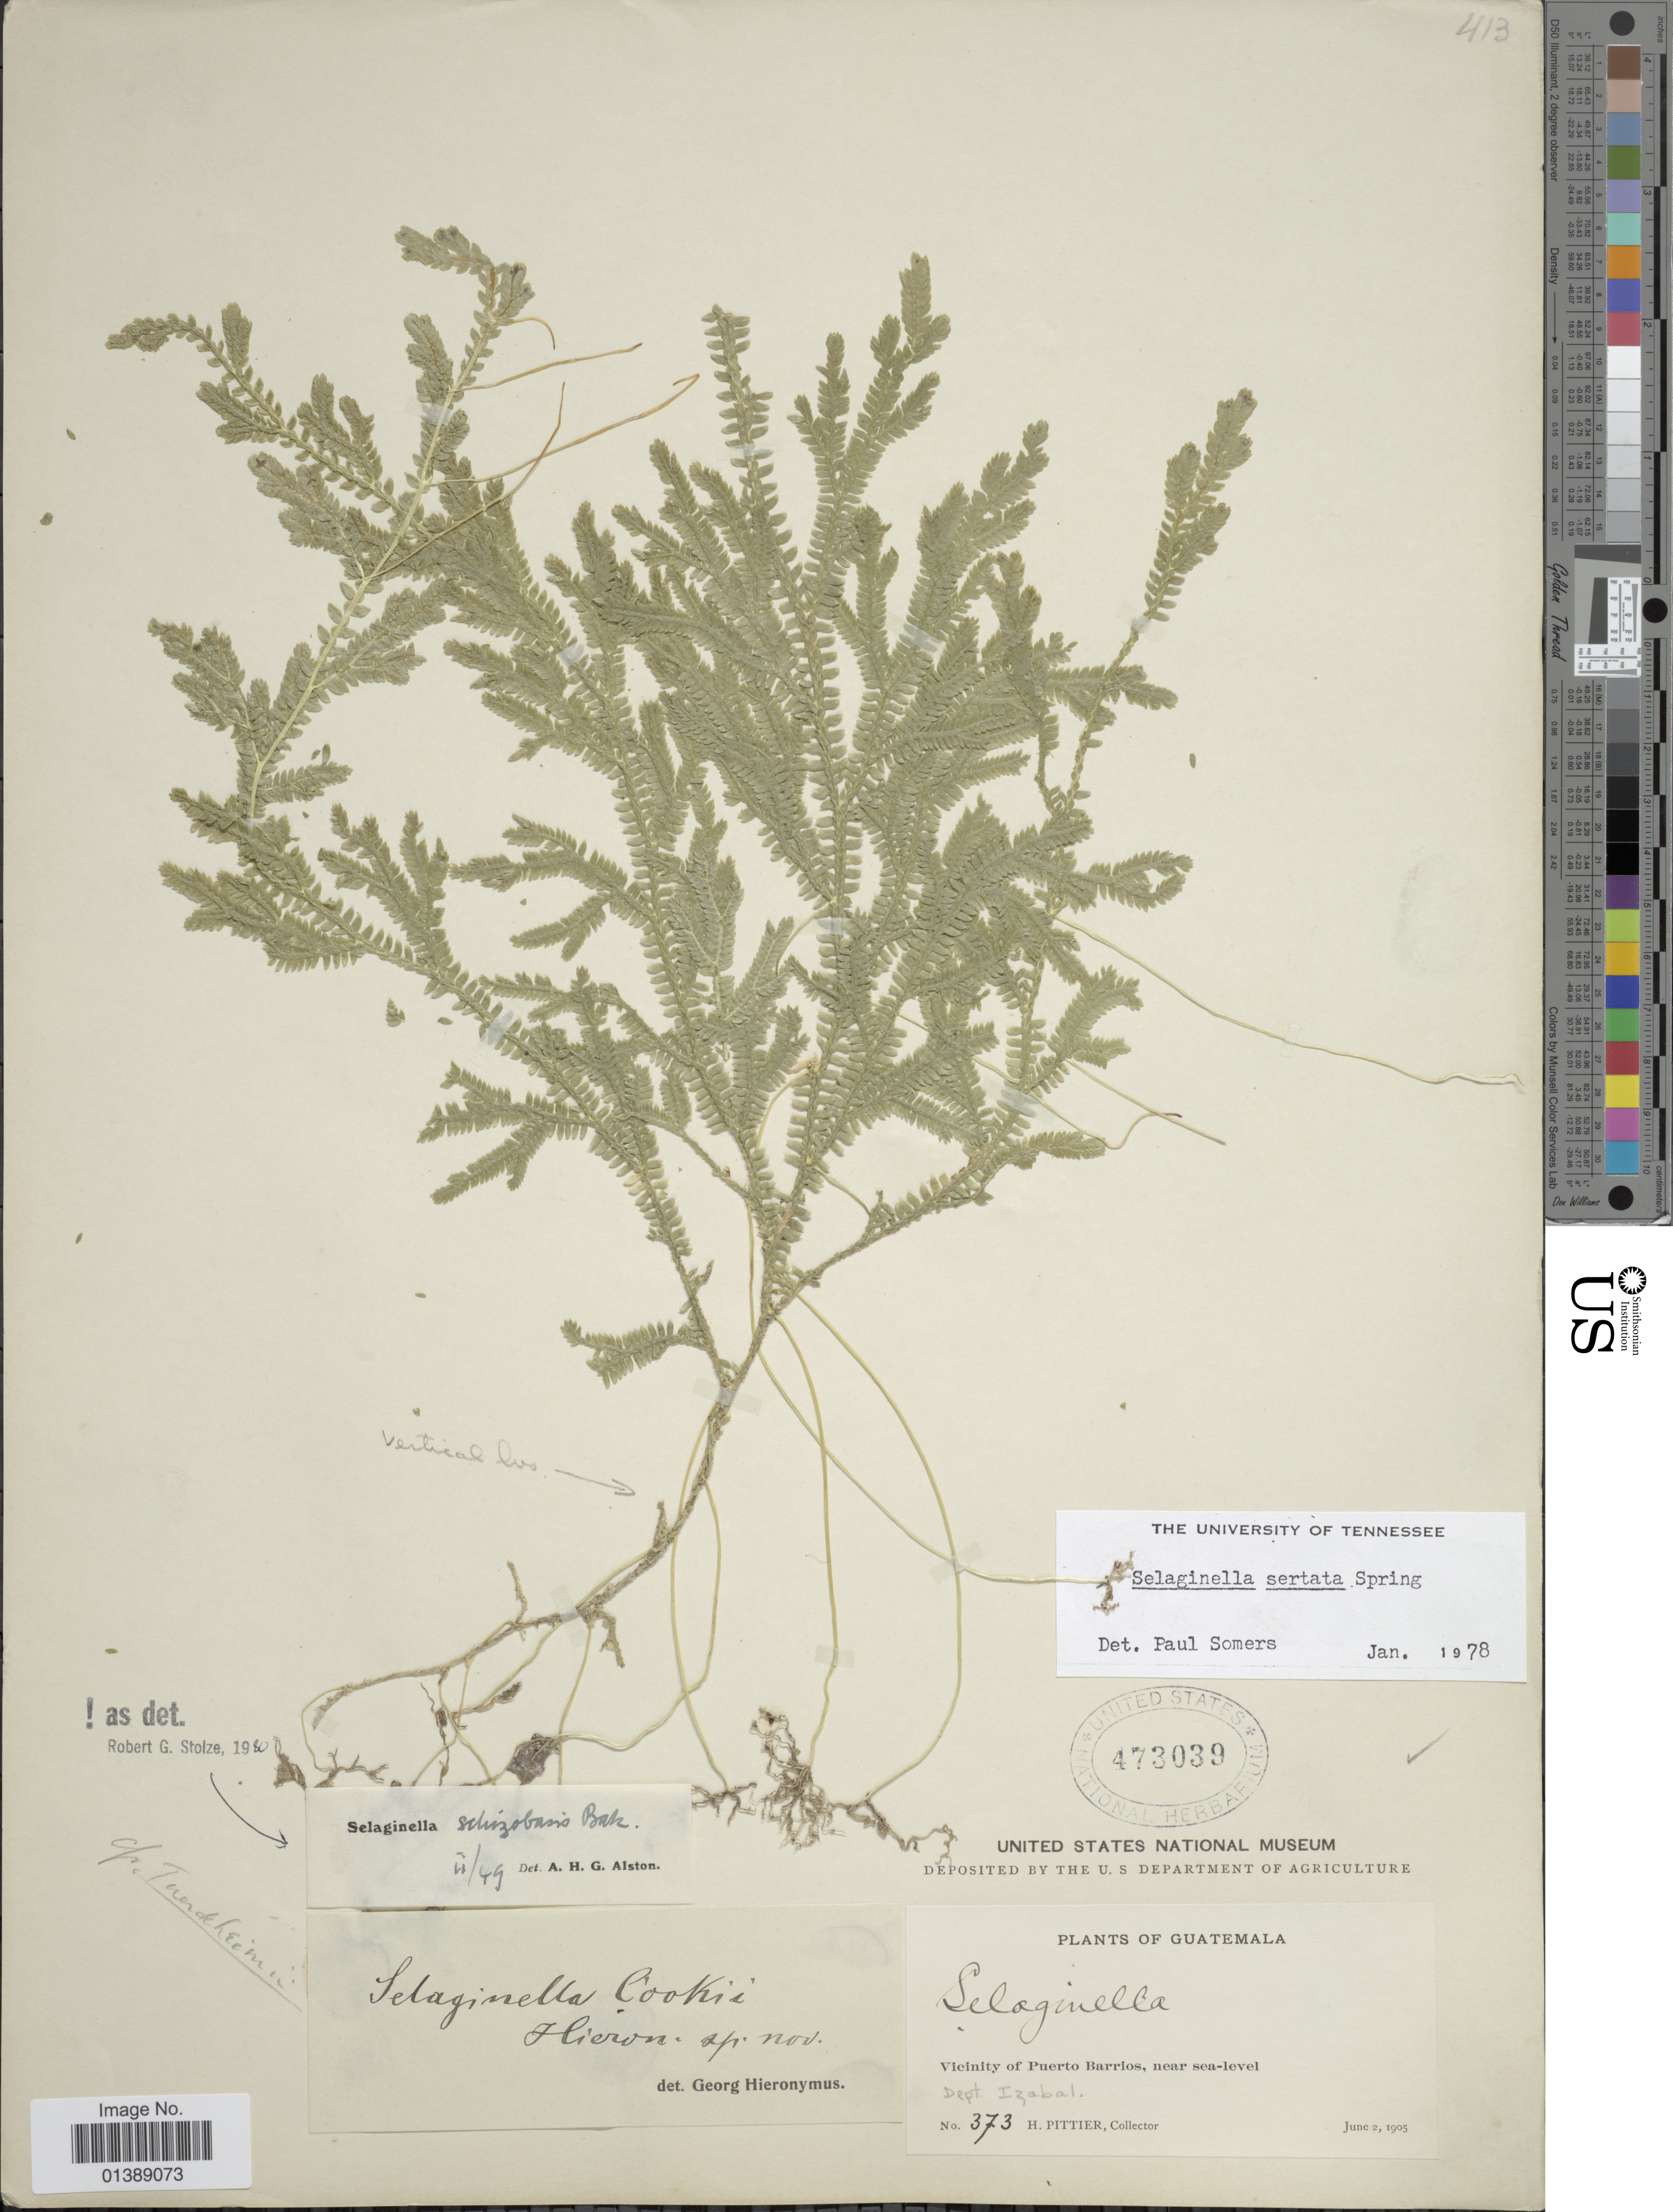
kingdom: Plantae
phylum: Tracheophyta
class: Lycopodiopsida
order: Selaginellales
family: Selaginellaceae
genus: Selaginella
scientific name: Selaginella schizobasis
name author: Baker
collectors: H. F. Pittier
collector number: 373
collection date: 1905-06-02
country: Guatemala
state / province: Izabal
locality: Vicinity of Puerto Barrios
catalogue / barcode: US 473039